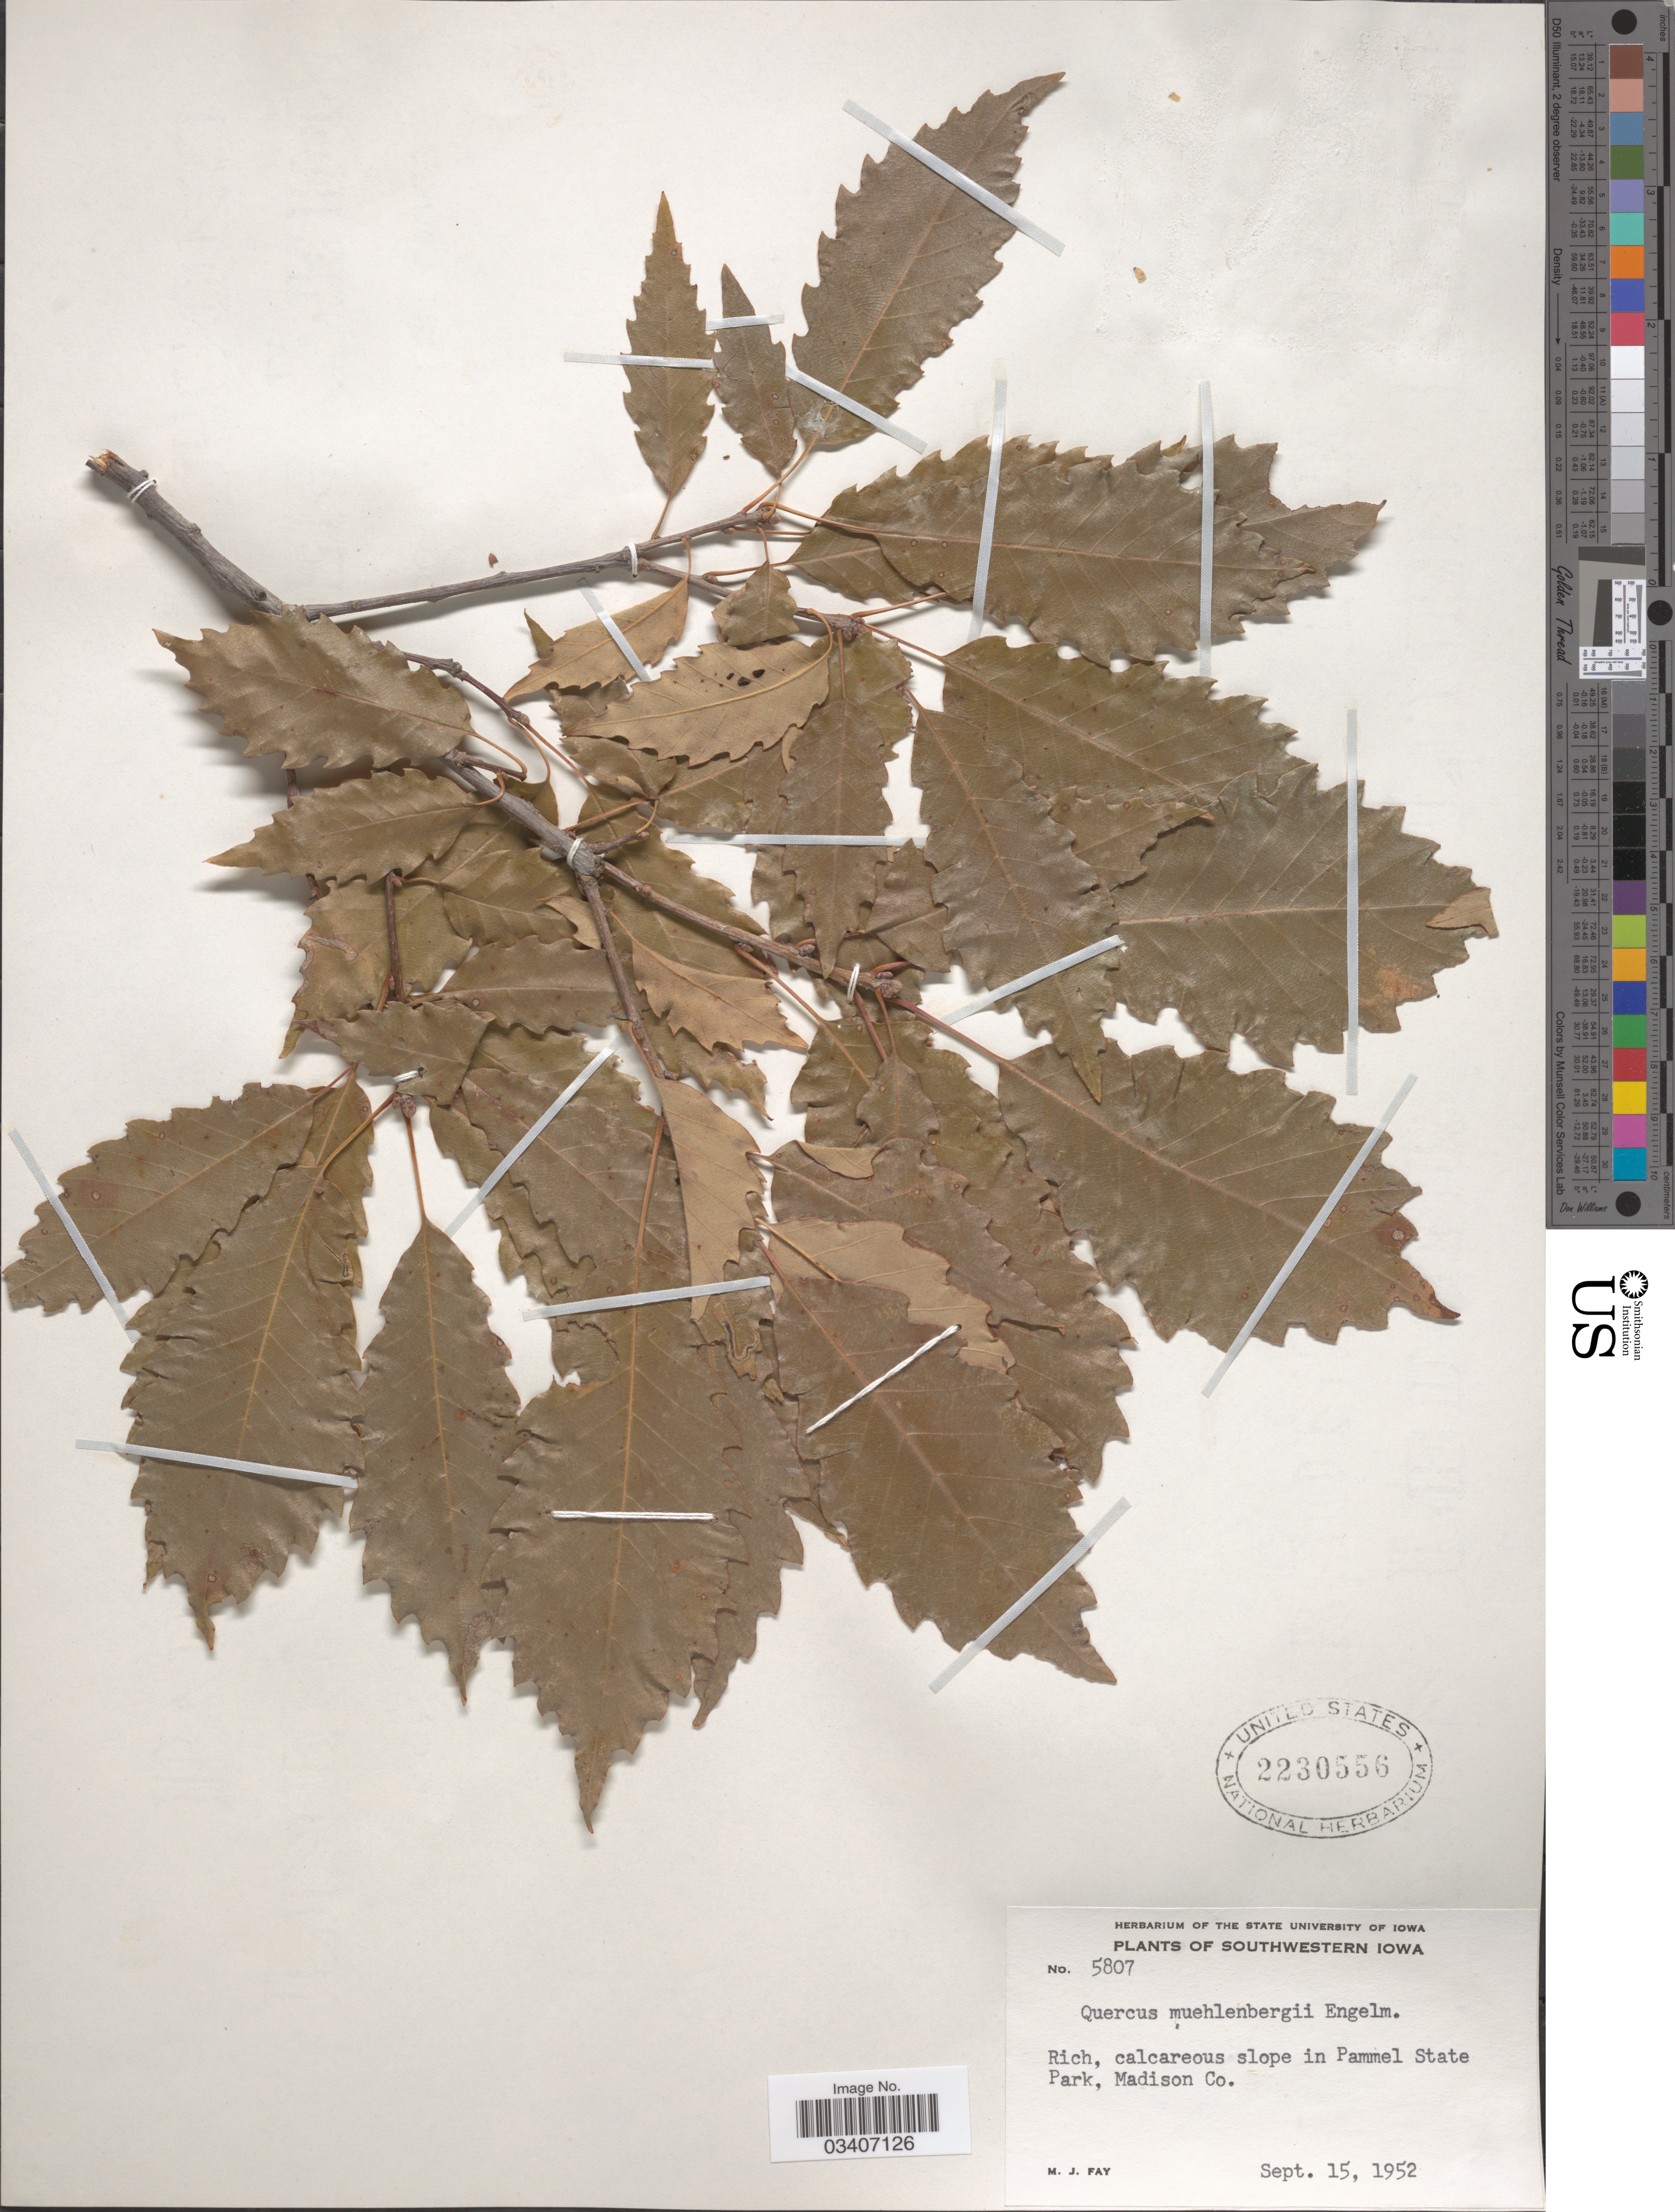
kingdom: Plantae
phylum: Tracheophyta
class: Magnoliopsida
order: Fagales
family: Fagaceae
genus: Quercus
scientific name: Quercus muehlenbergii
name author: Engelm.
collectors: M. Fay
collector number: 5807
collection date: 1952-09-15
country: United States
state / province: Iowa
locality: Southeastern Iowa. In Pammel State Park, Madison Co.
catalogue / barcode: US 2230556